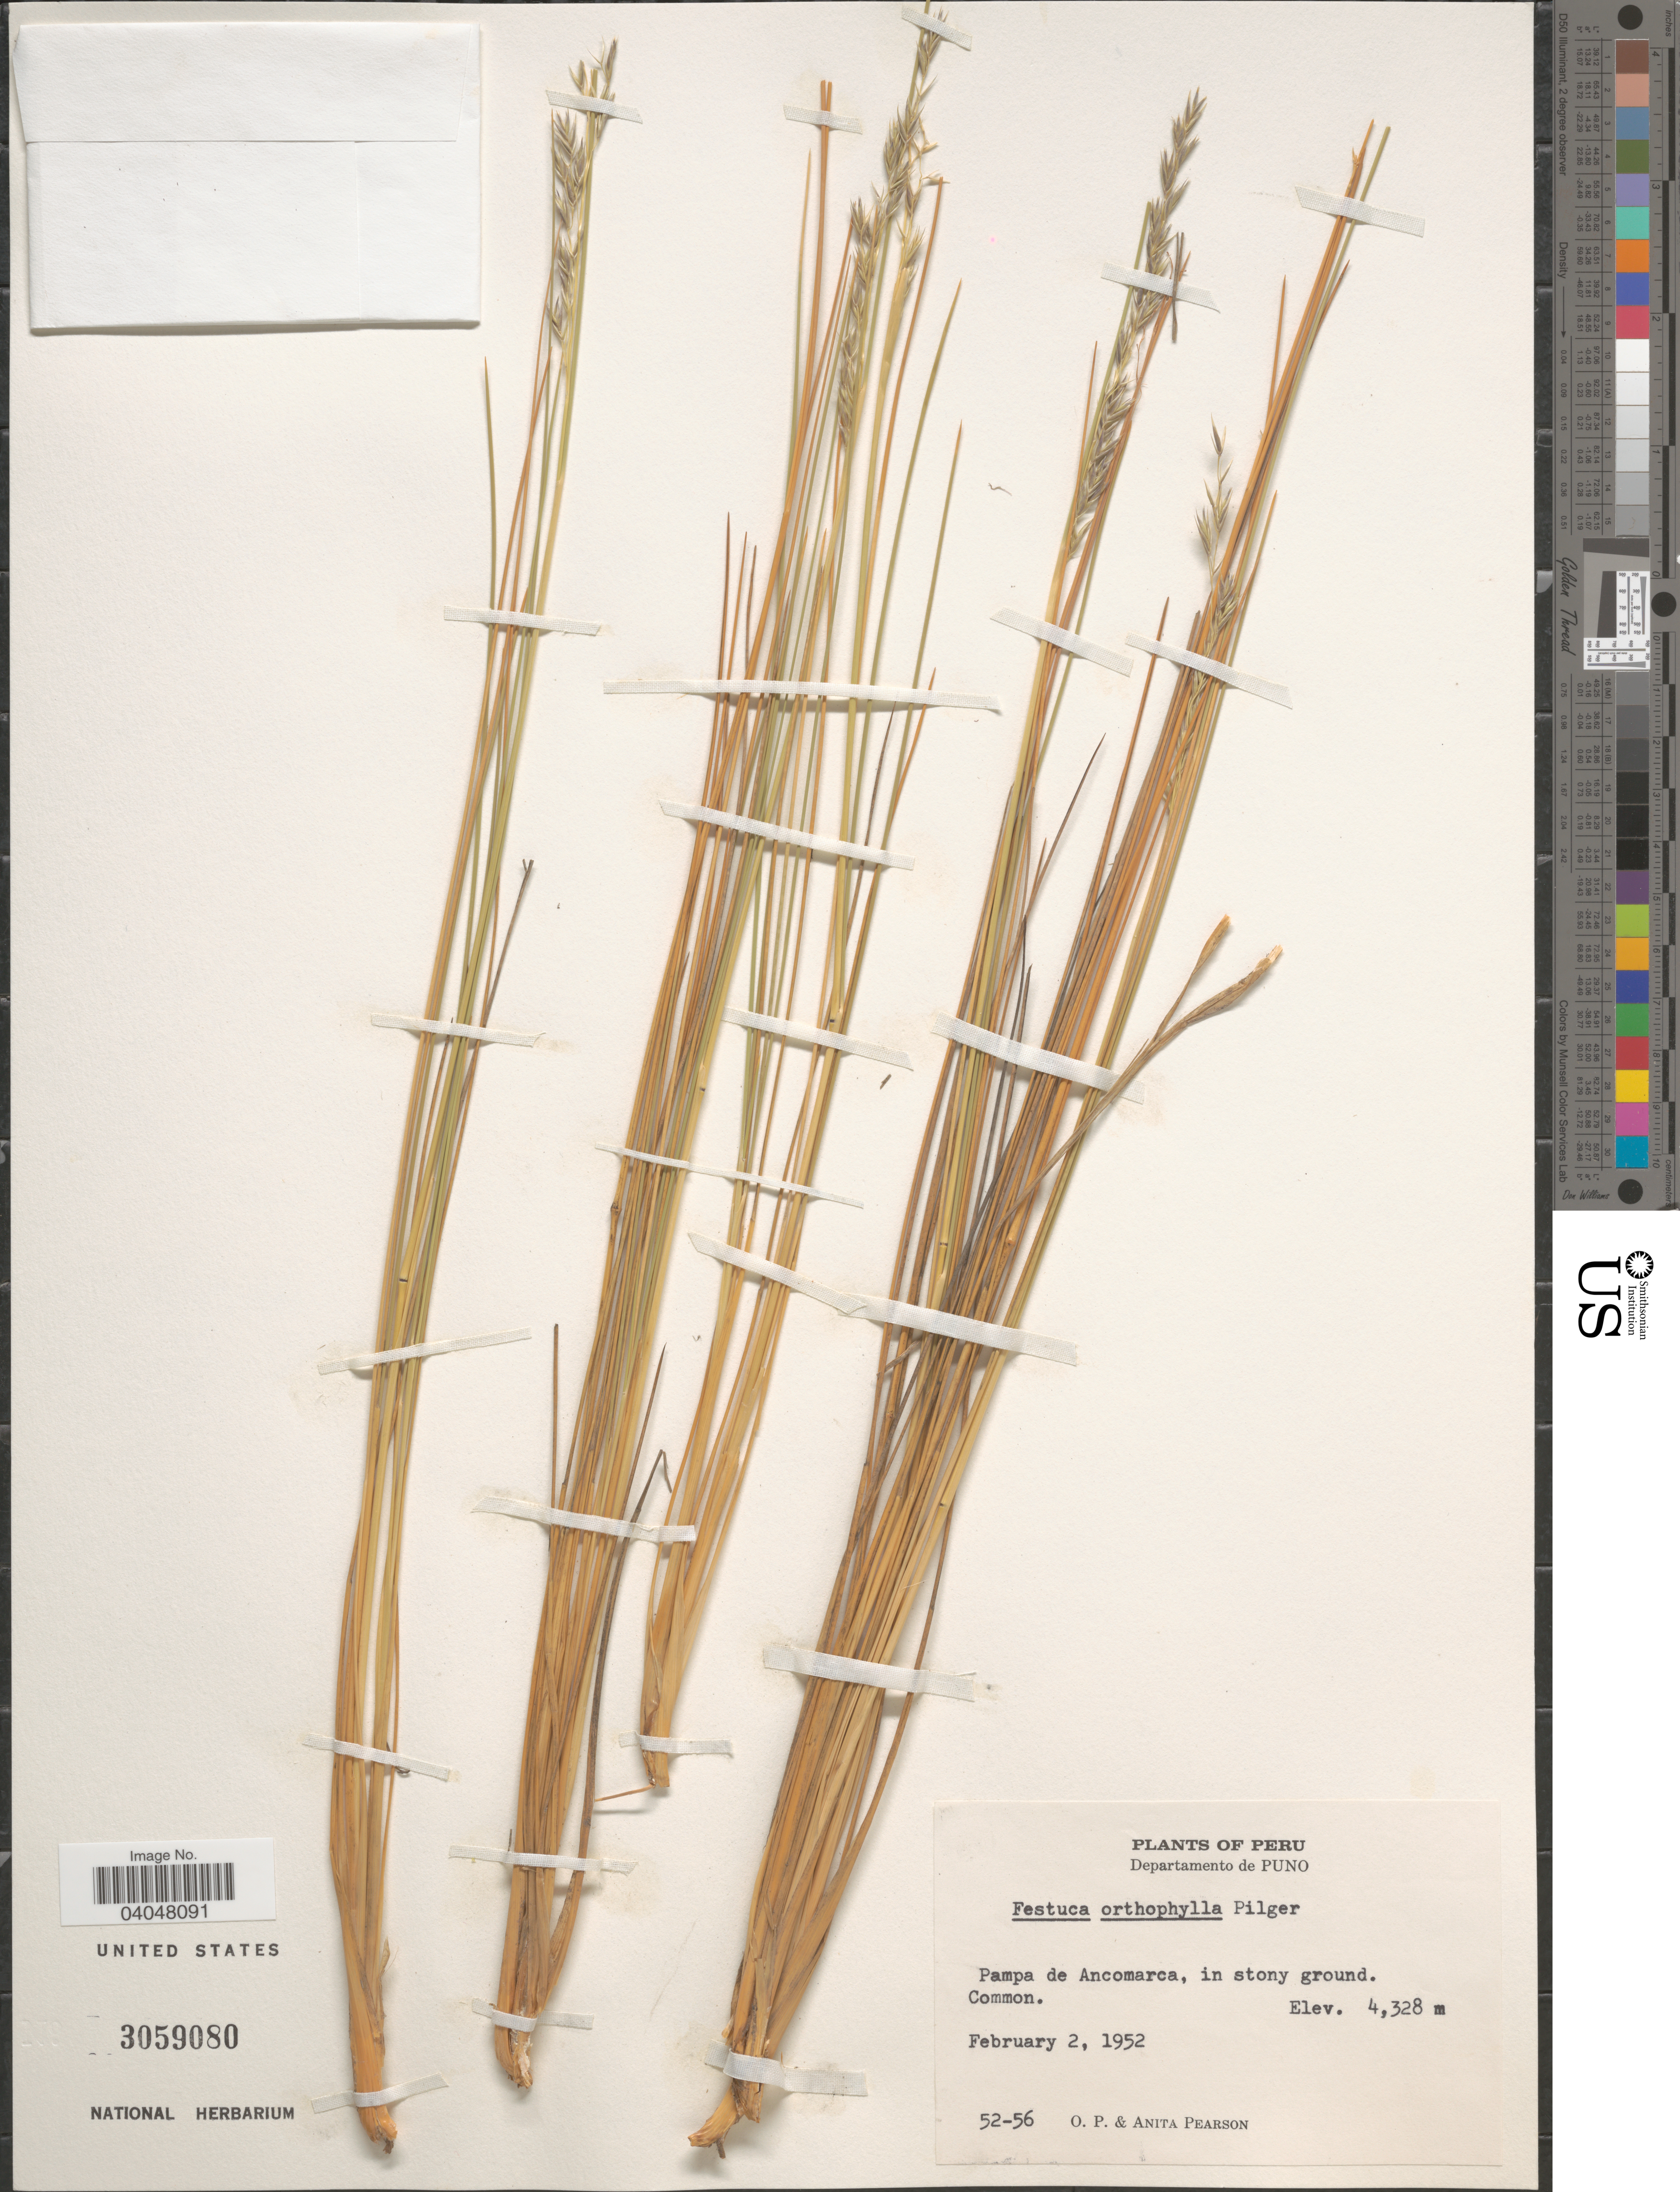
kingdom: Plantae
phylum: Tracheophyta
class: Liliopsida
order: Poales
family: Poaceae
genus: Festuca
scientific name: Festuca orthophylla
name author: Pilg.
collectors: O. P. Pearson & A. Pearson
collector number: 52-56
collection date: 1952-02-02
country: Peru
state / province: Puno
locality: Departamento de Puno. Pampa de Ancomarca, in stony ground.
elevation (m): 4328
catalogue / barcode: US 3059080